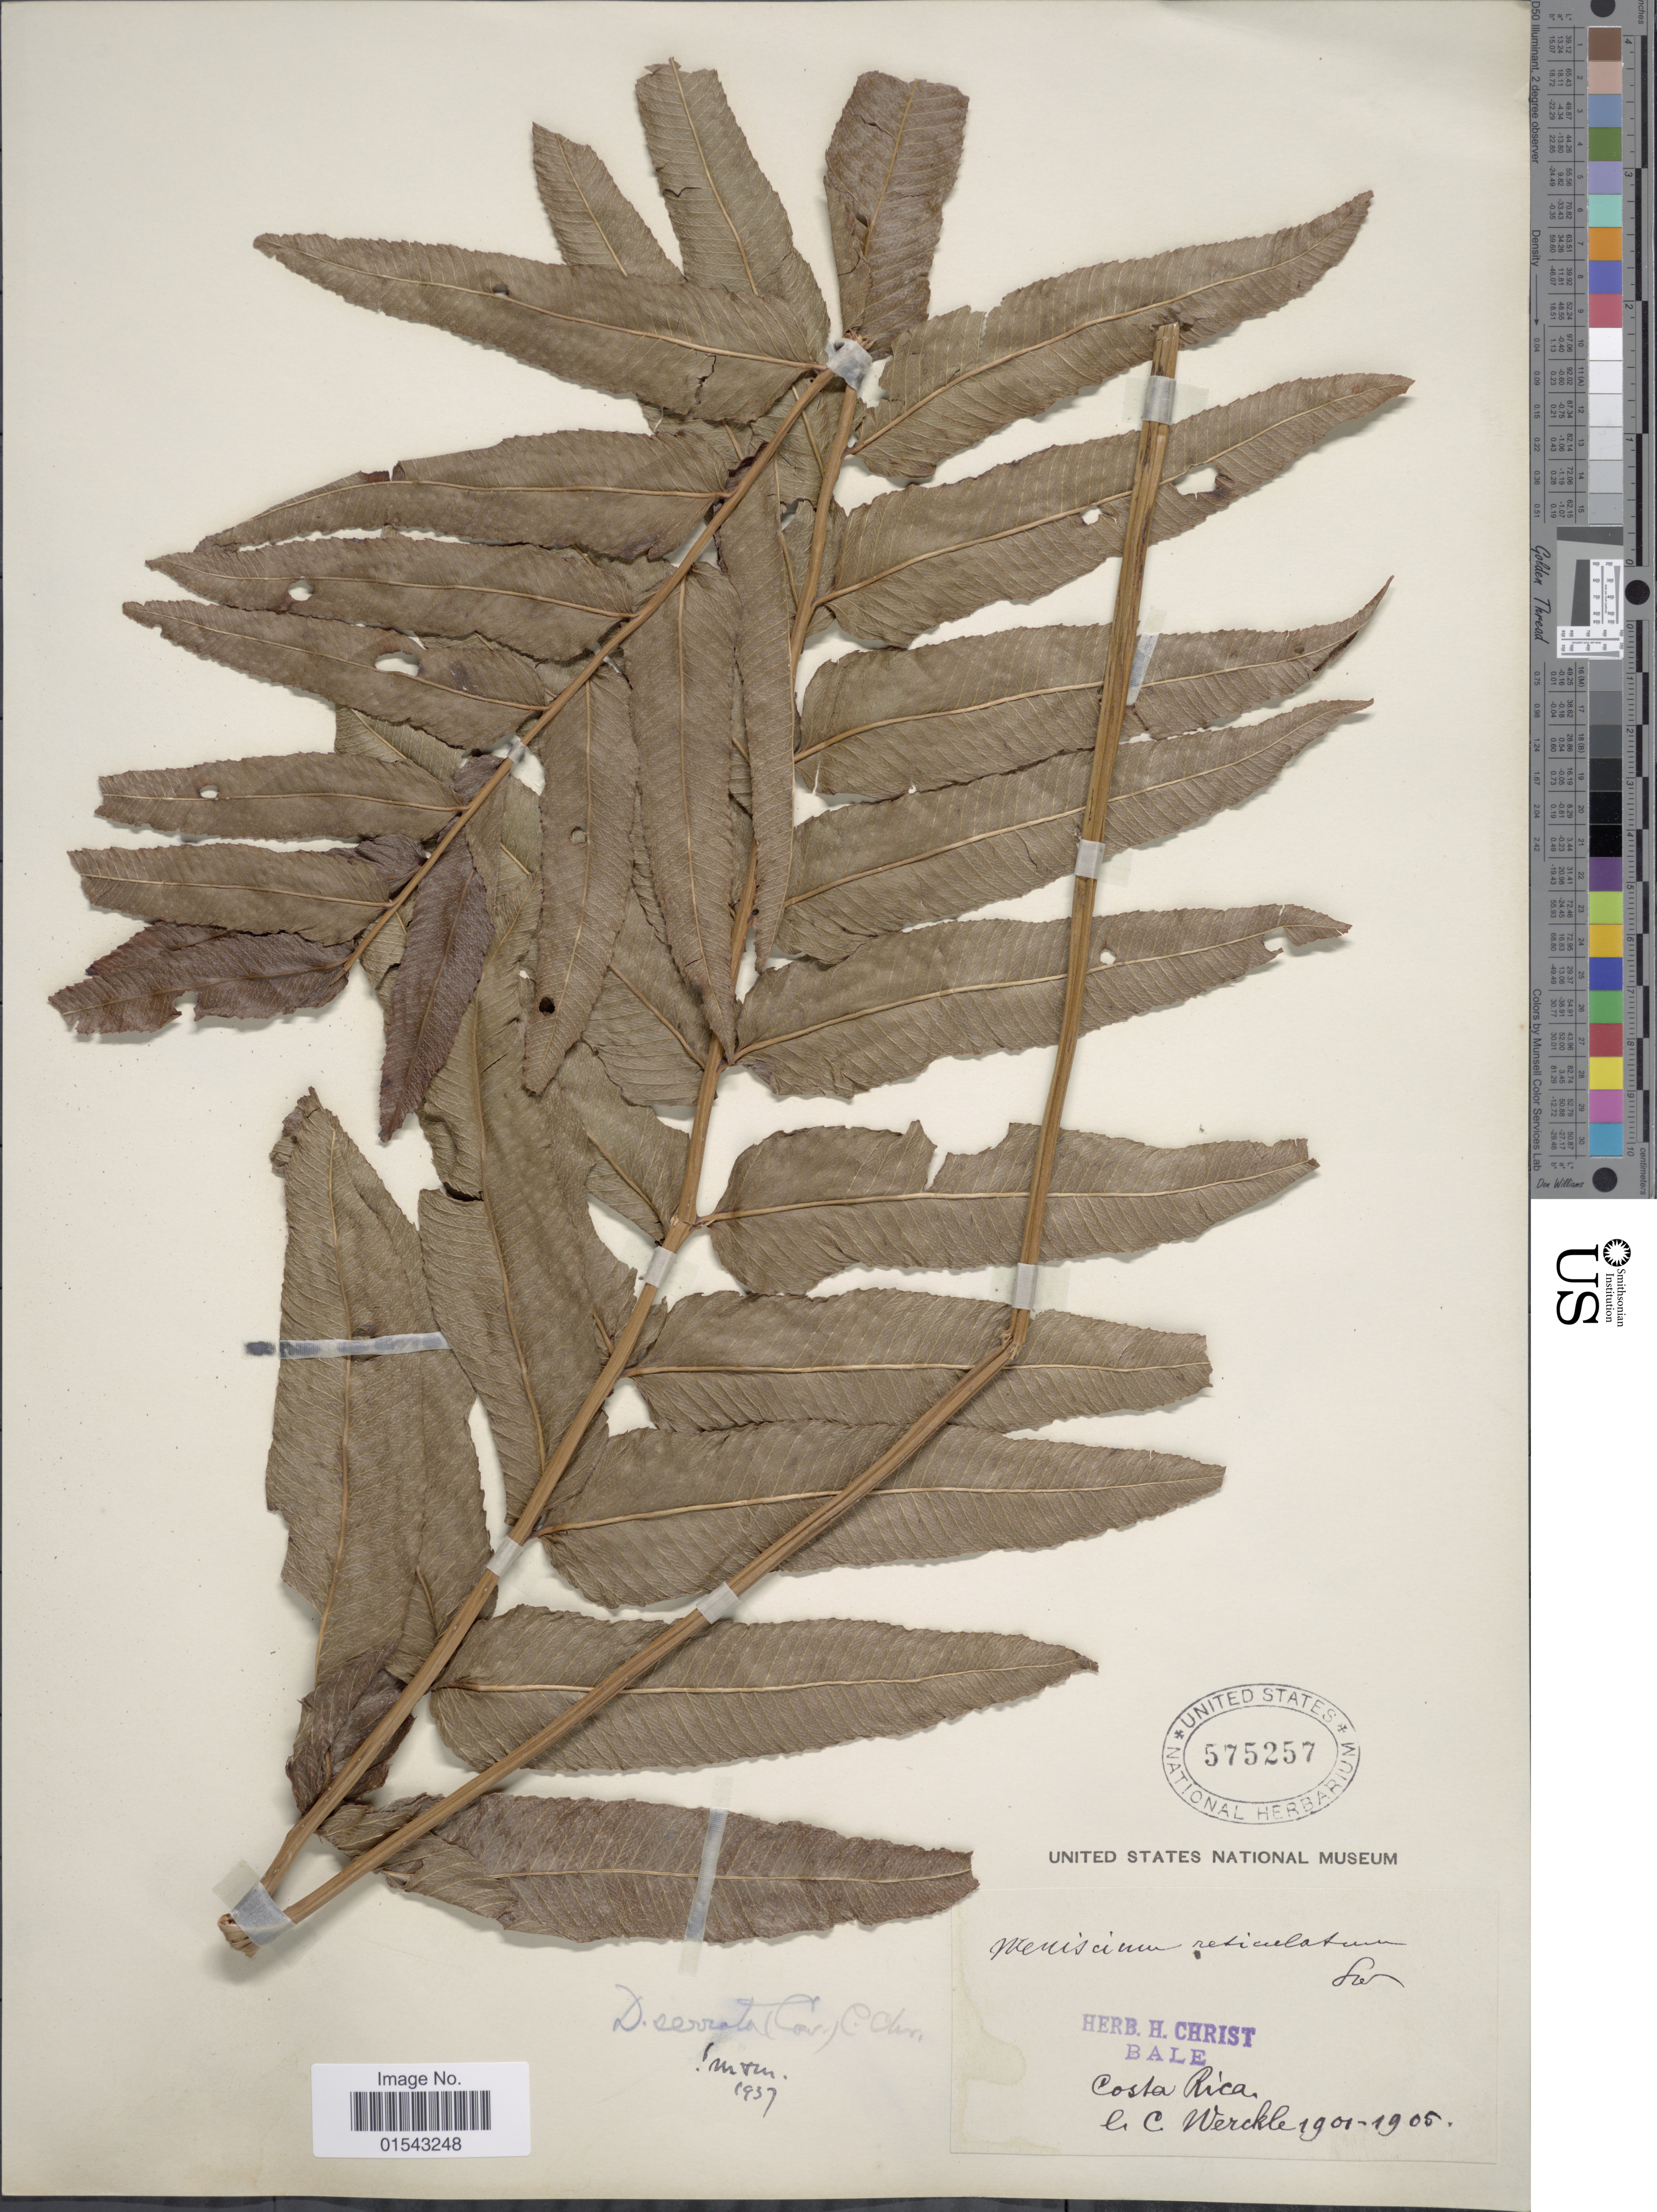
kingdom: Plantae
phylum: Tracheophyta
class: Polypodiopsida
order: Polypodiales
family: Thelypteridaceae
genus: Meniscium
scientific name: Meniscium serratum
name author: Cav.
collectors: C. C Wercklé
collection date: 1901/1905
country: Costa Rica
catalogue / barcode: US 575257